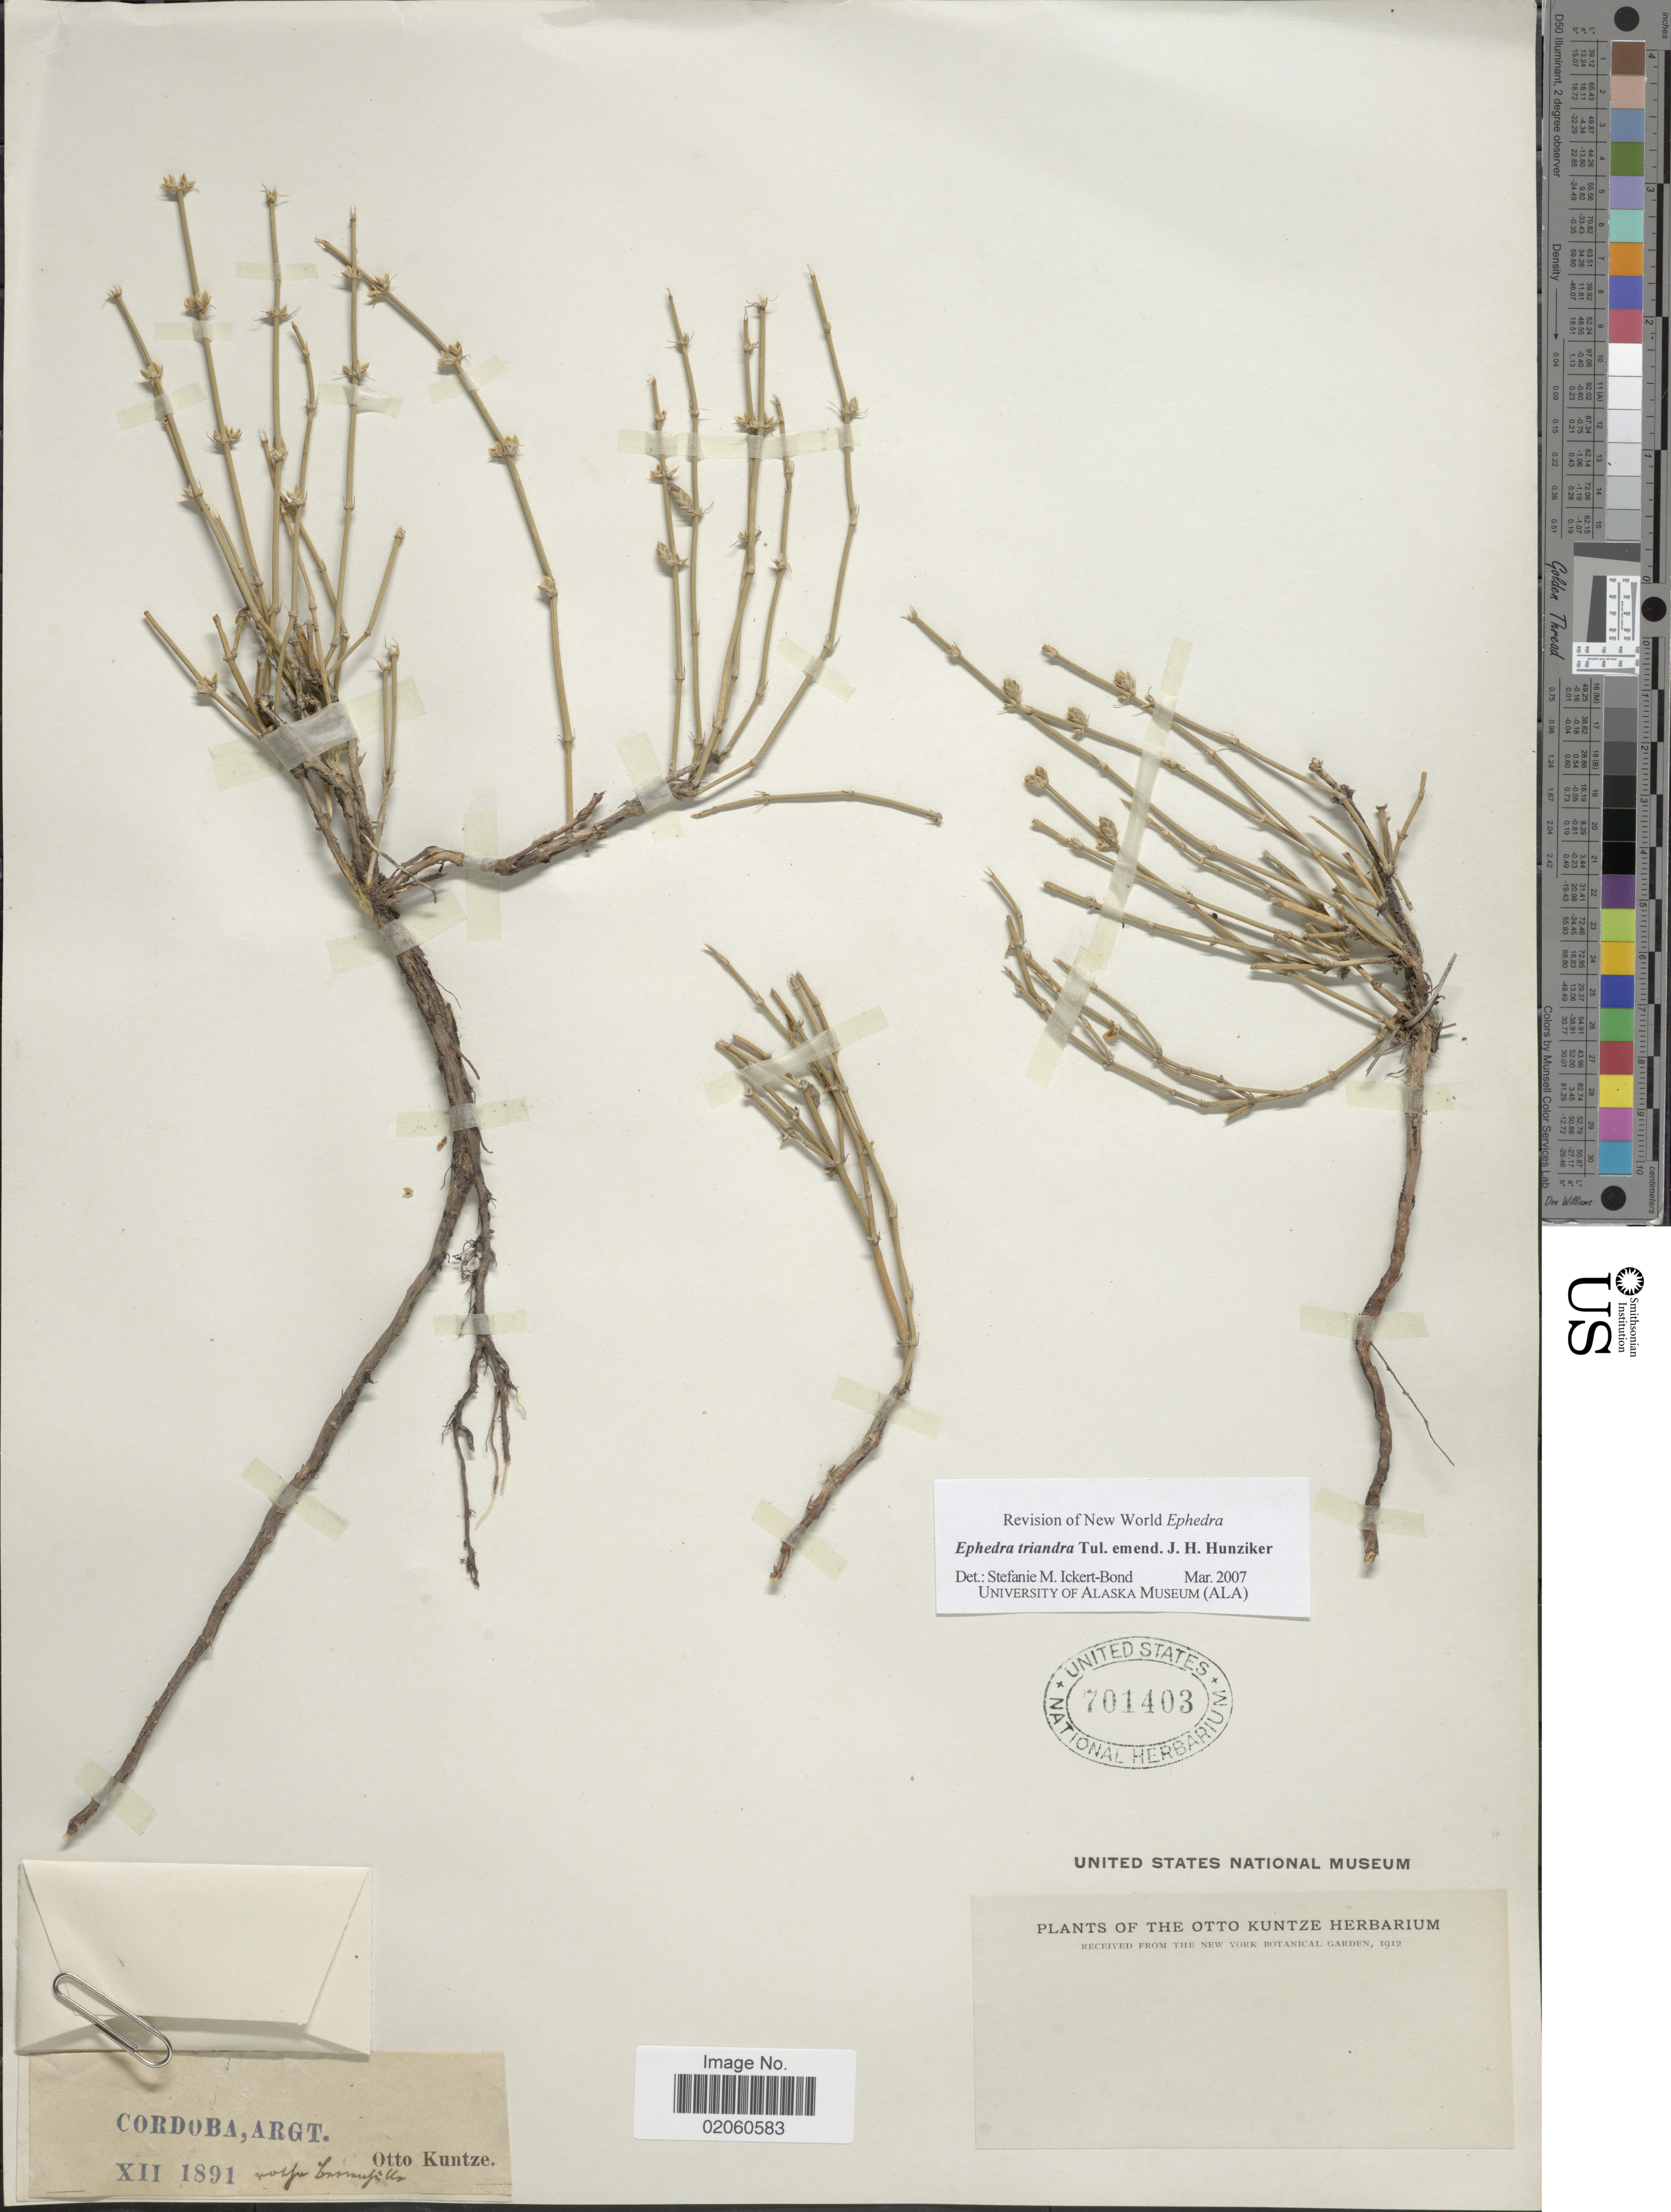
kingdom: Plantae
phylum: Tracheophyta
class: Gnetopsida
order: Ephedrales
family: Ephedraceae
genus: Ephedra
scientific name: Ephedra triandra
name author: Tul.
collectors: C.E.O. Kuntze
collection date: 1891-12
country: Argentina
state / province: Cordoba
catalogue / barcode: US 701403